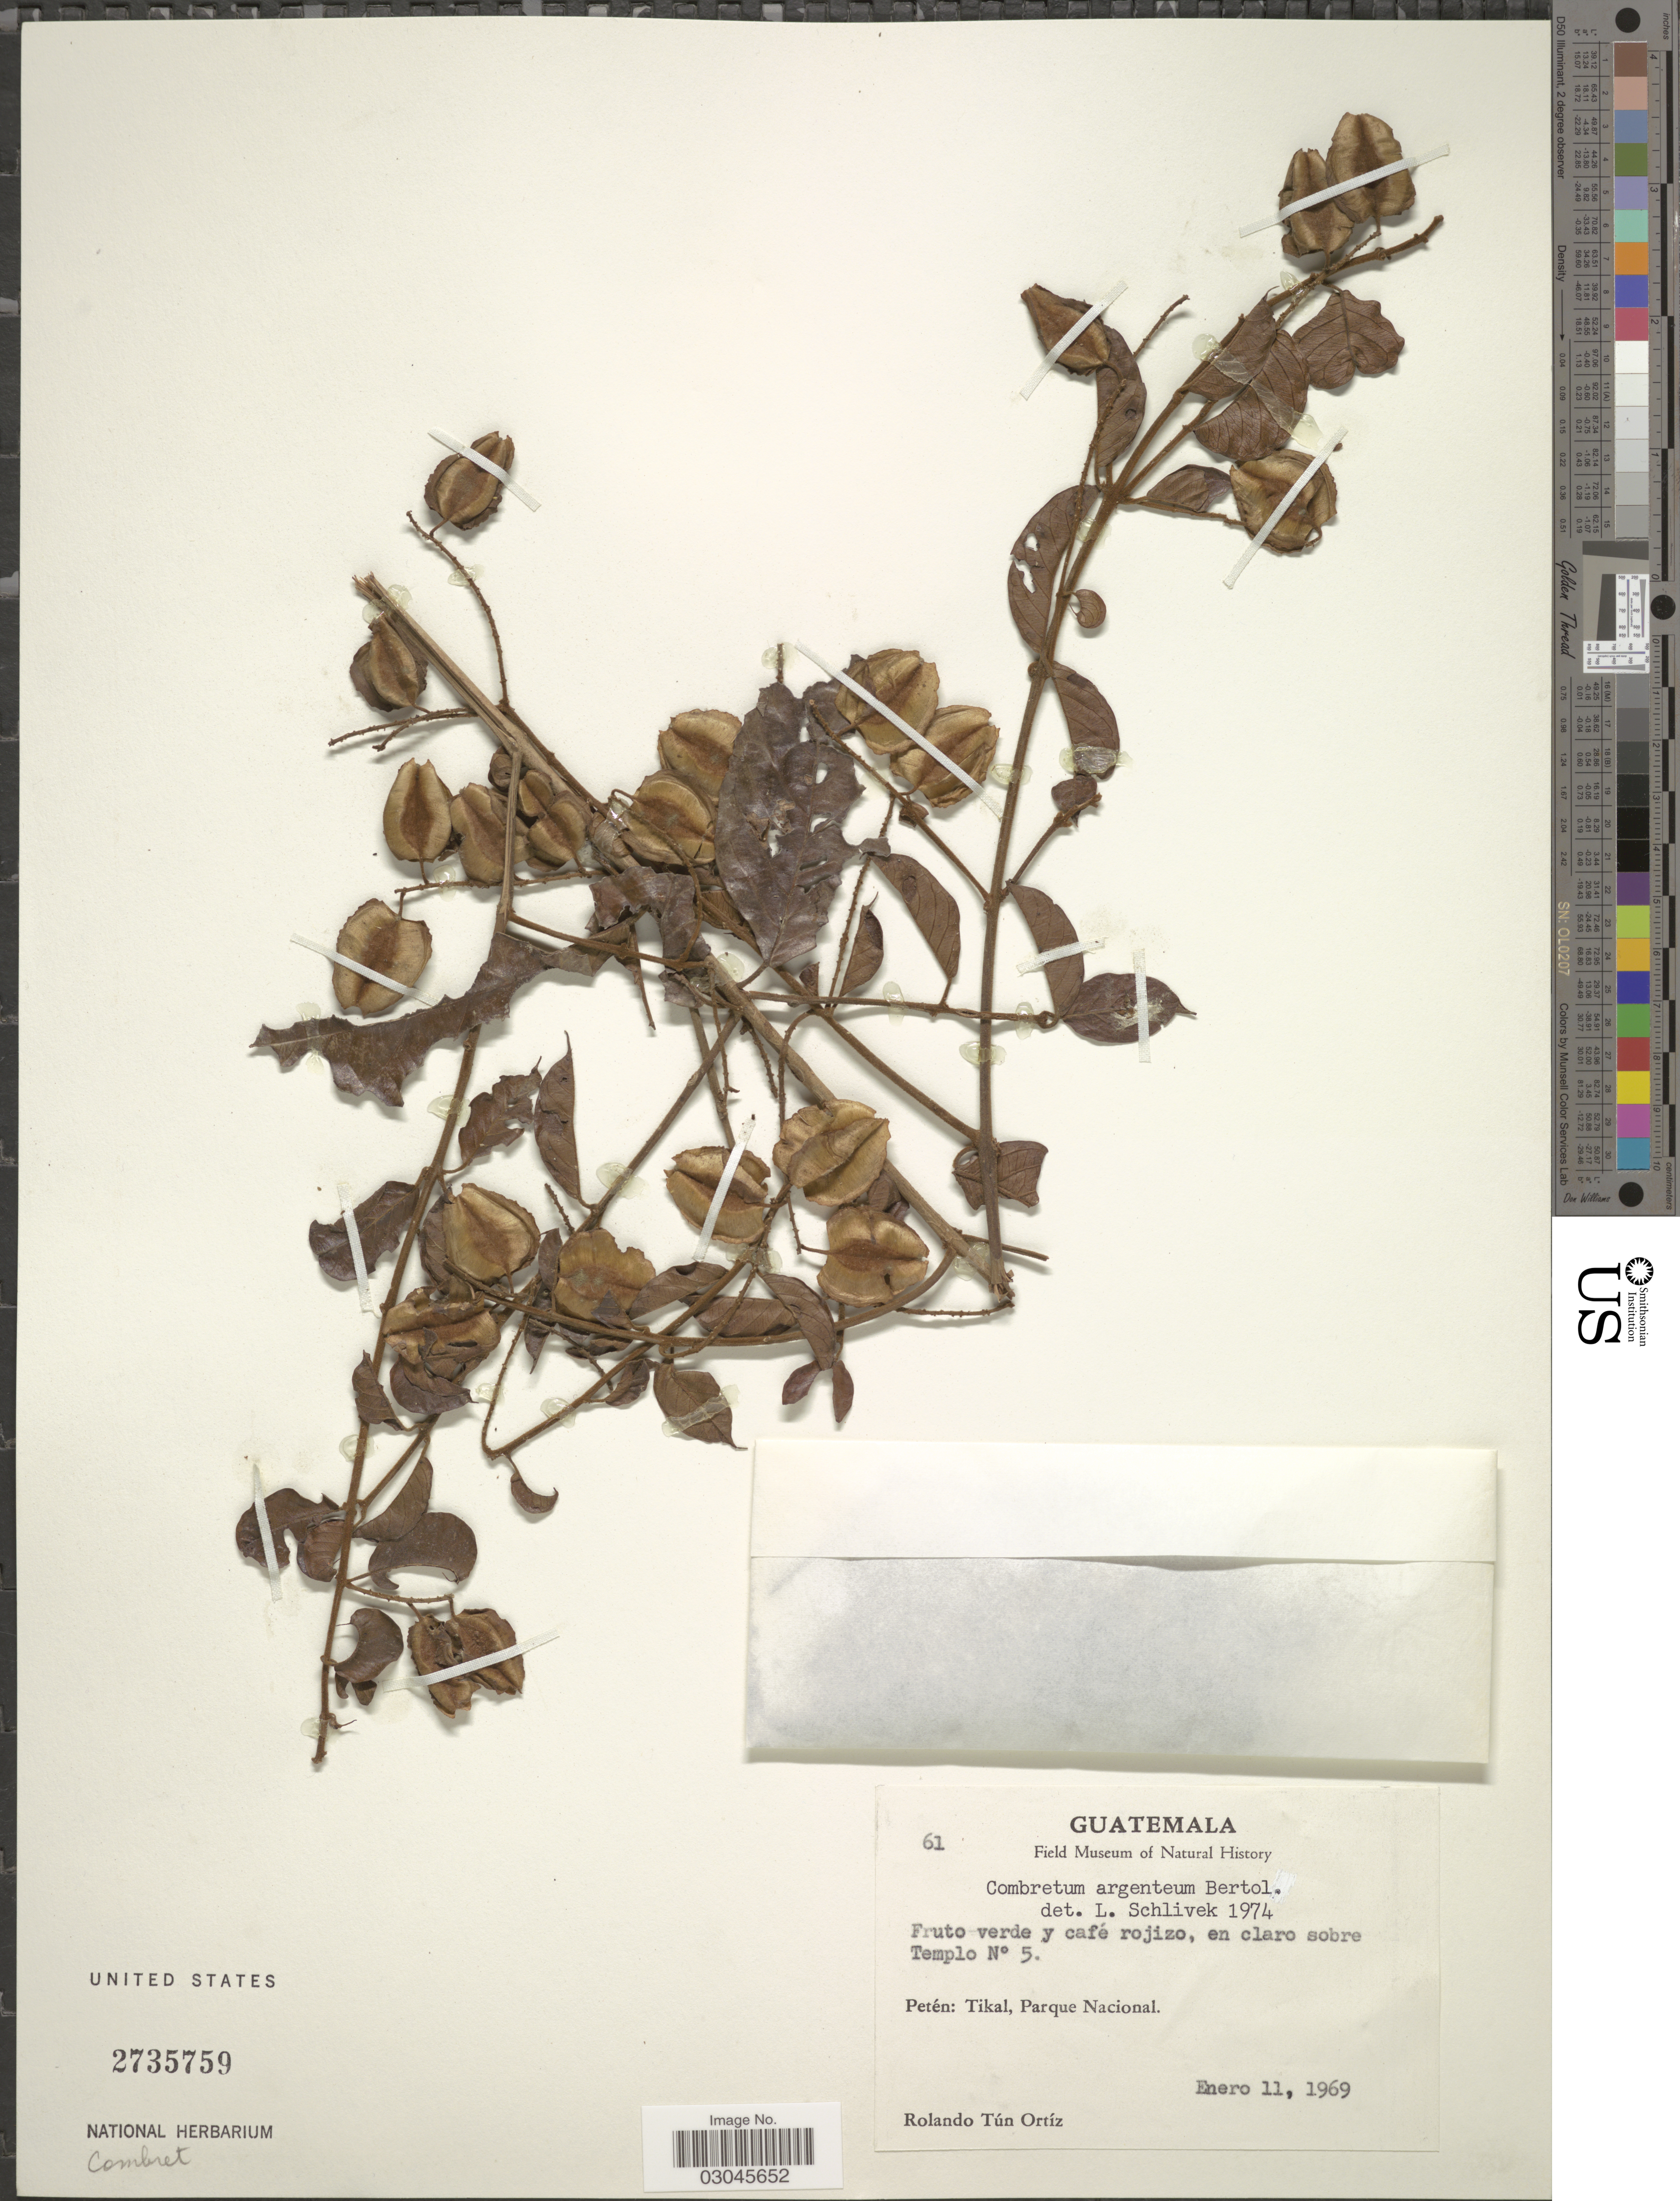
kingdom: Plantae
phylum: Tracheophyta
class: Magnoliopsida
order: Myrtales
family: Combretaceae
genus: Combretum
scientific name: Combretum argenteum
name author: Bertol.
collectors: R. T. Ortíz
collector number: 61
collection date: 1969-01-11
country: Guatemala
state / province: El Petén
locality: Petén: Tikal, Parque Nacional.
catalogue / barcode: US 2735759